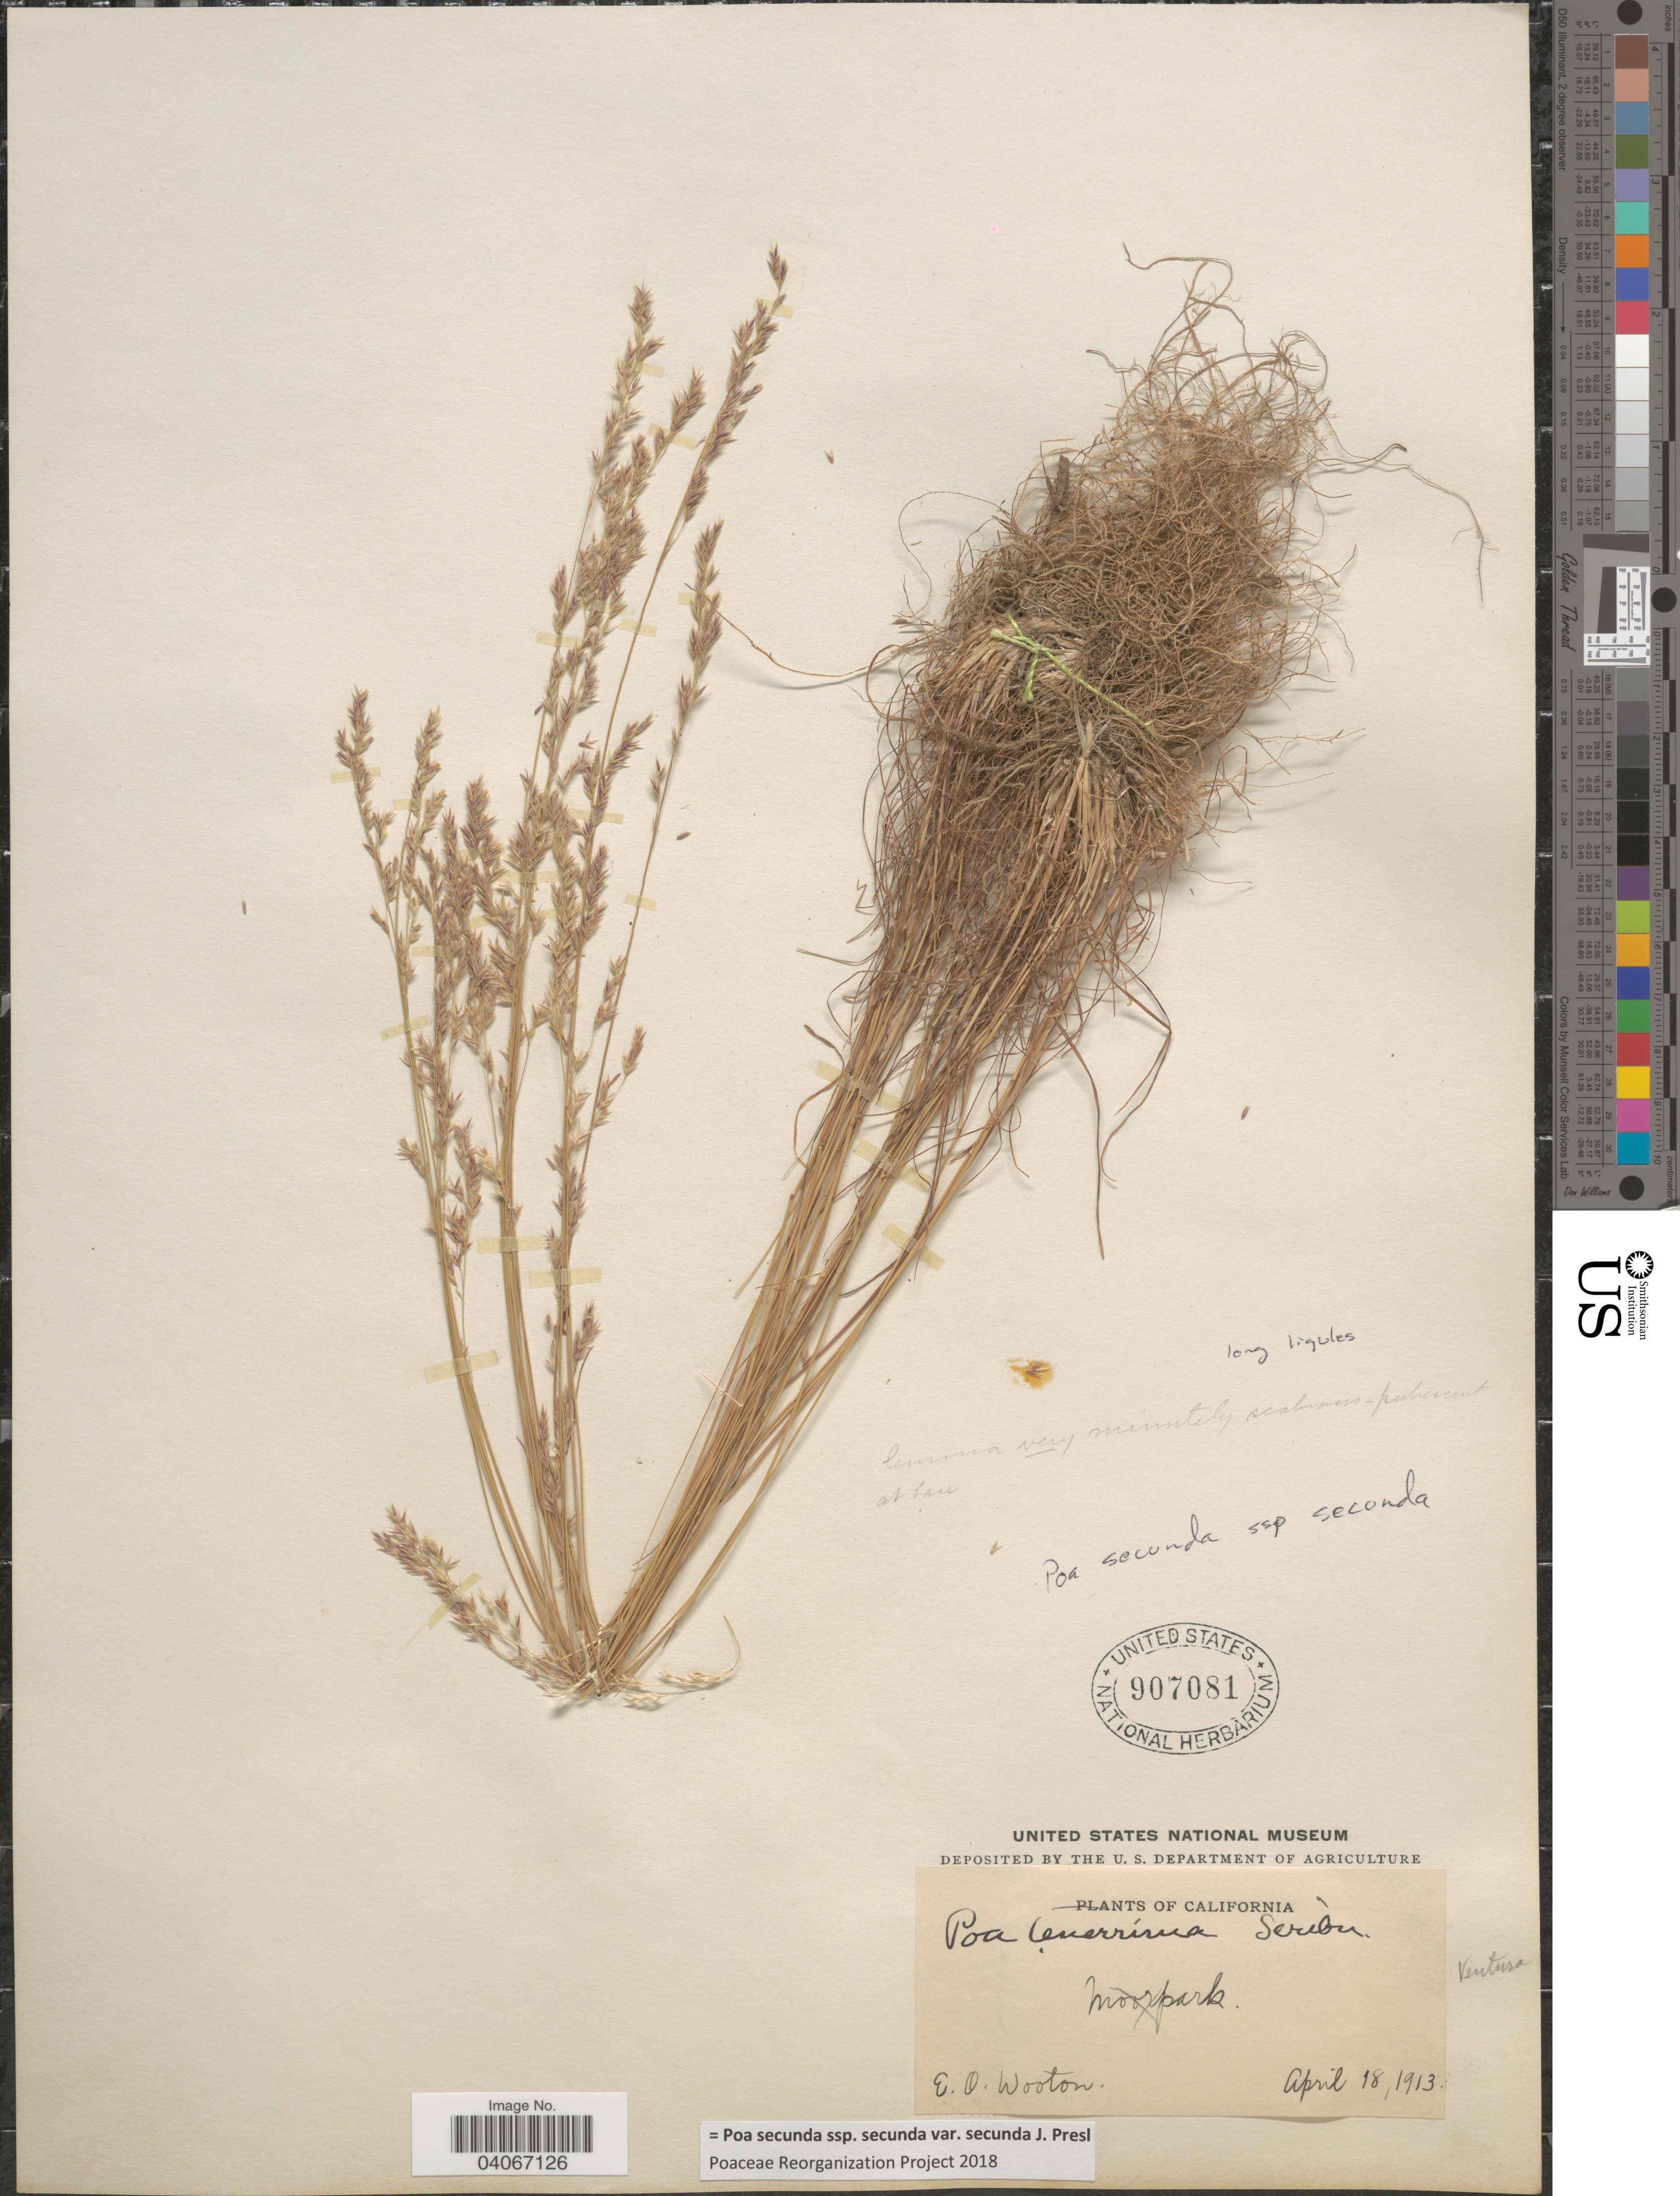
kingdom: Plantae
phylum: Tracheophyta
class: Liliopsida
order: Poales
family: Poaceae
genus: Poa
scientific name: Poa secunda subsp. secunda var. secunda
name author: J. Presl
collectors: E. O. Wooton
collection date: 1913-04-18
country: United States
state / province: California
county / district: Ventura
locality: Ventura.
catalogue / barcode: US 907081